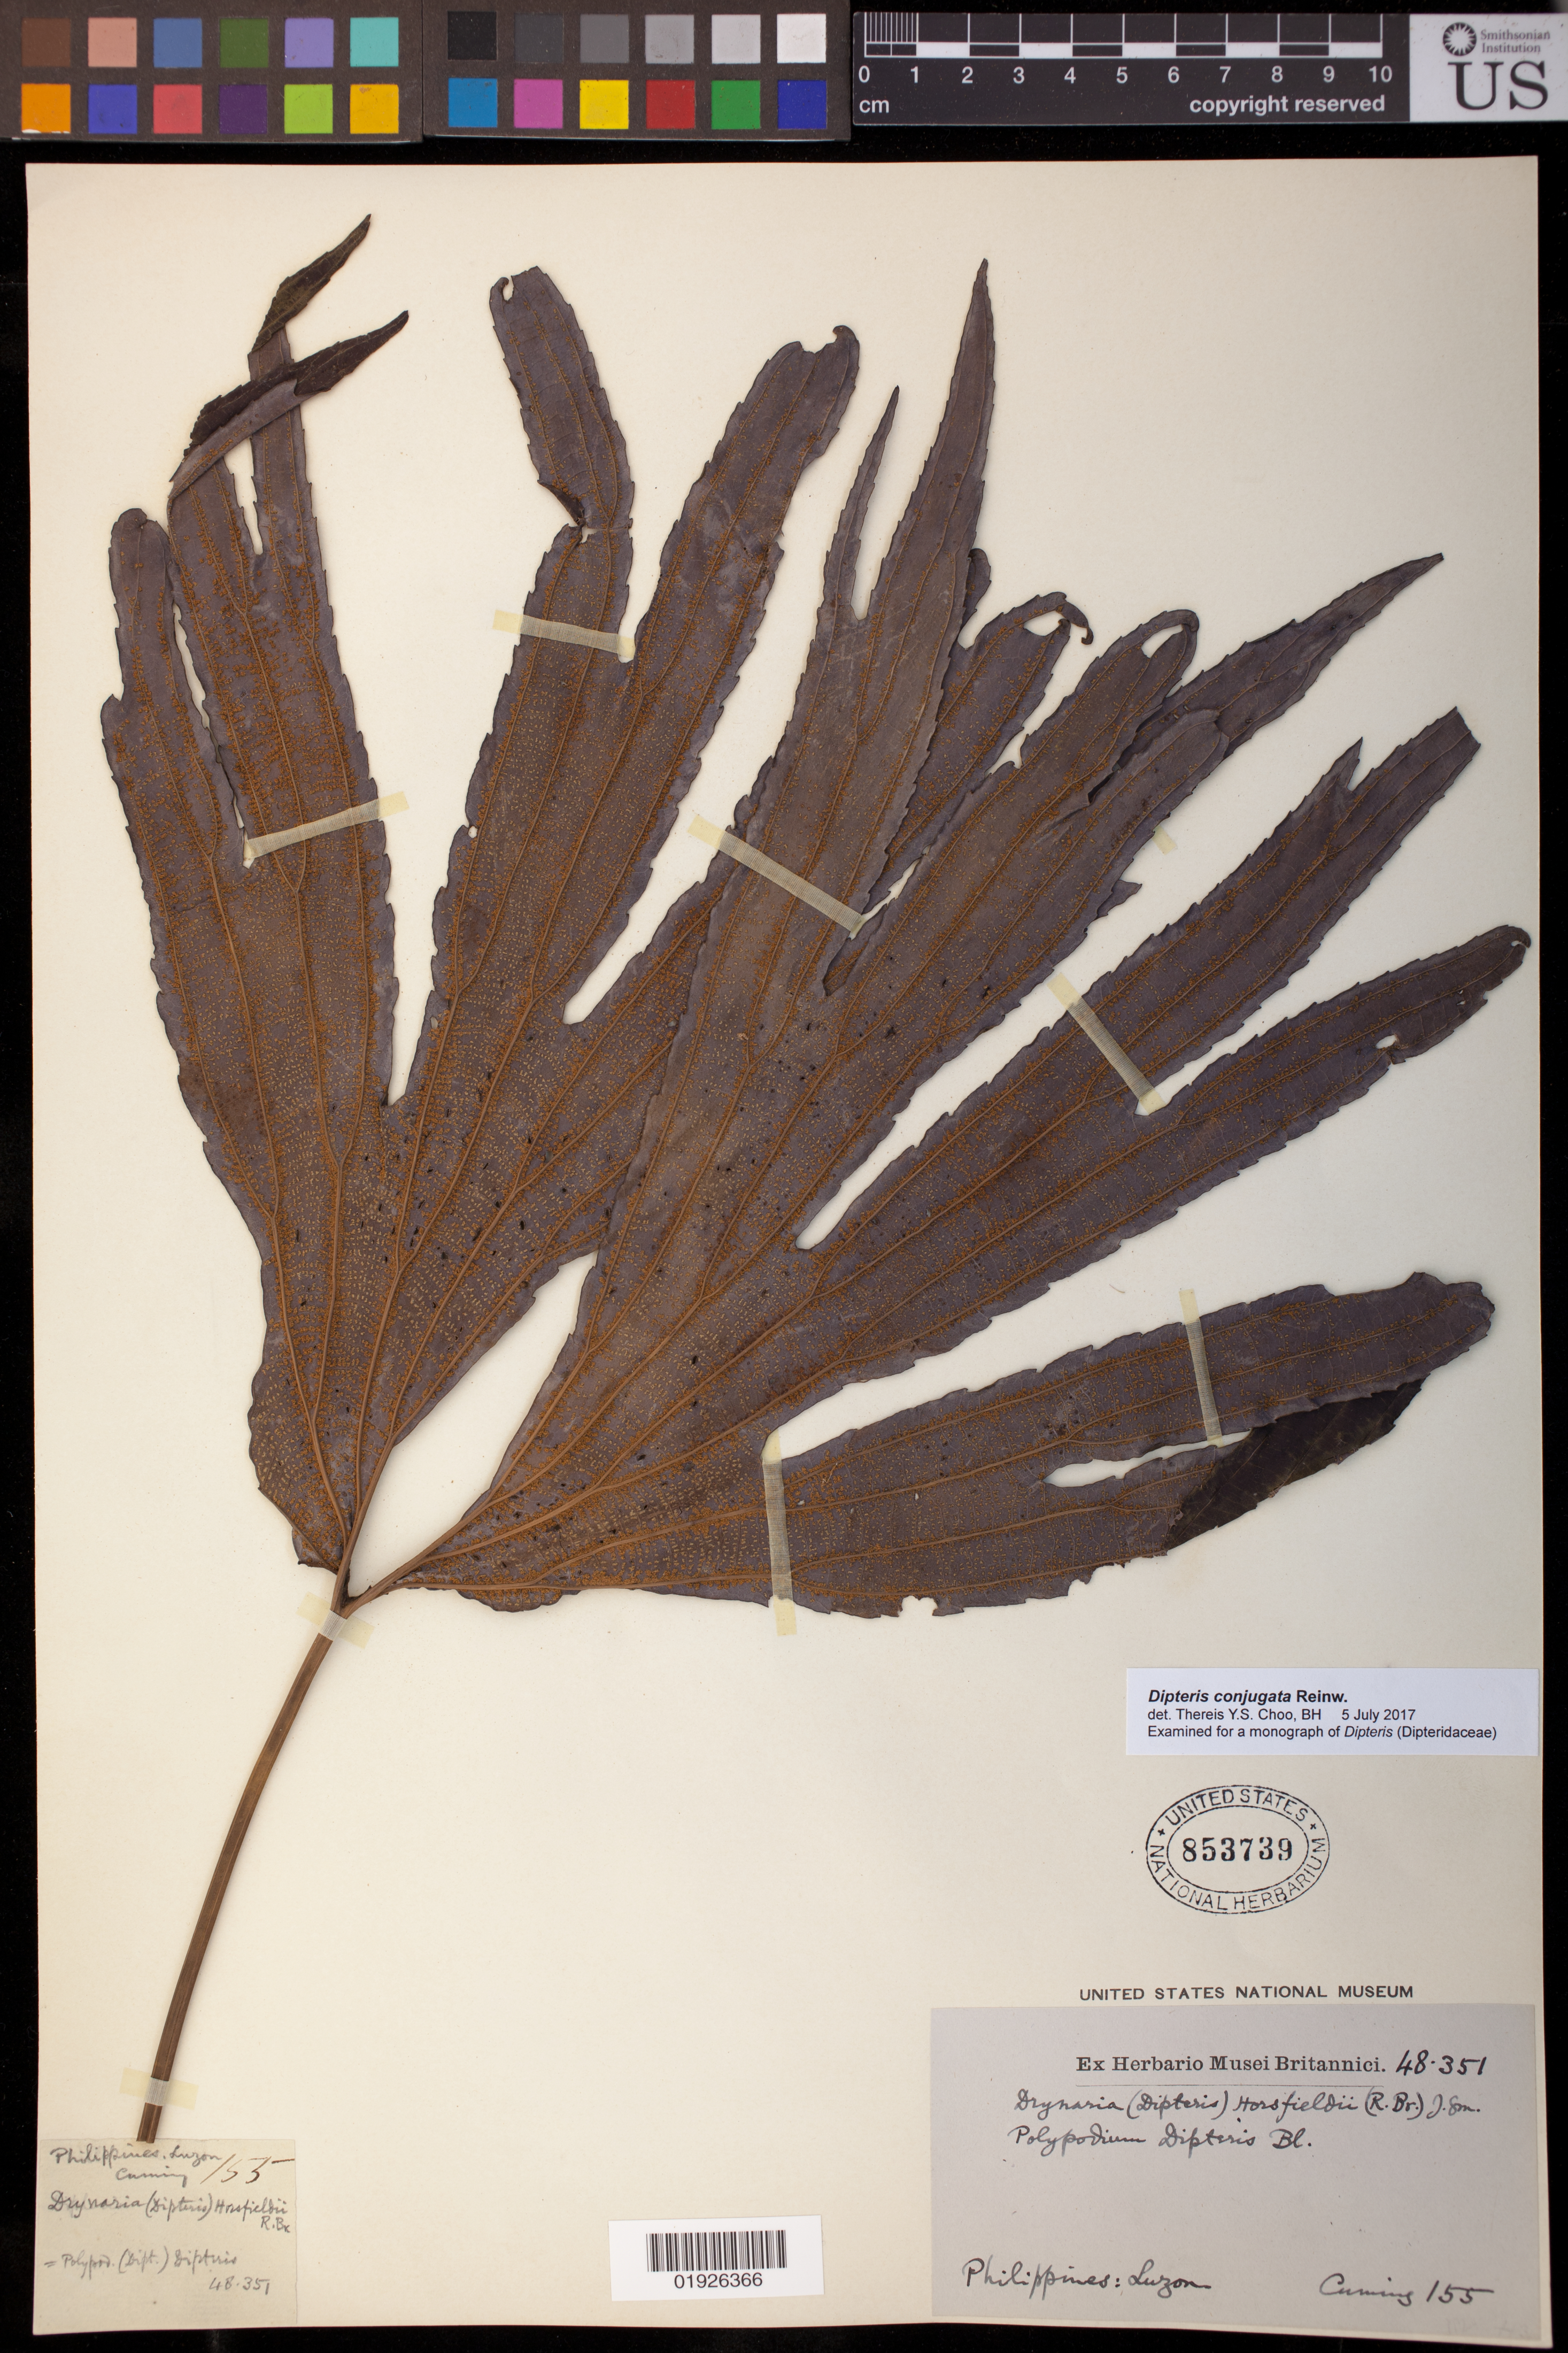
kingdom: Plantae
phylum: Tracheophyta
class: Polypodiopsida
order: Gleicheniales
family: Dipteridaceae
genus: Dipteris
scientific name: Dipteris conjugata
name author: Reinw.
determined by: Choo, Thereis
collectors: Cumming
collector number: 155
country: Philippines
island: Luzon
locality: Luzon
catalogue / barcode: US 853739